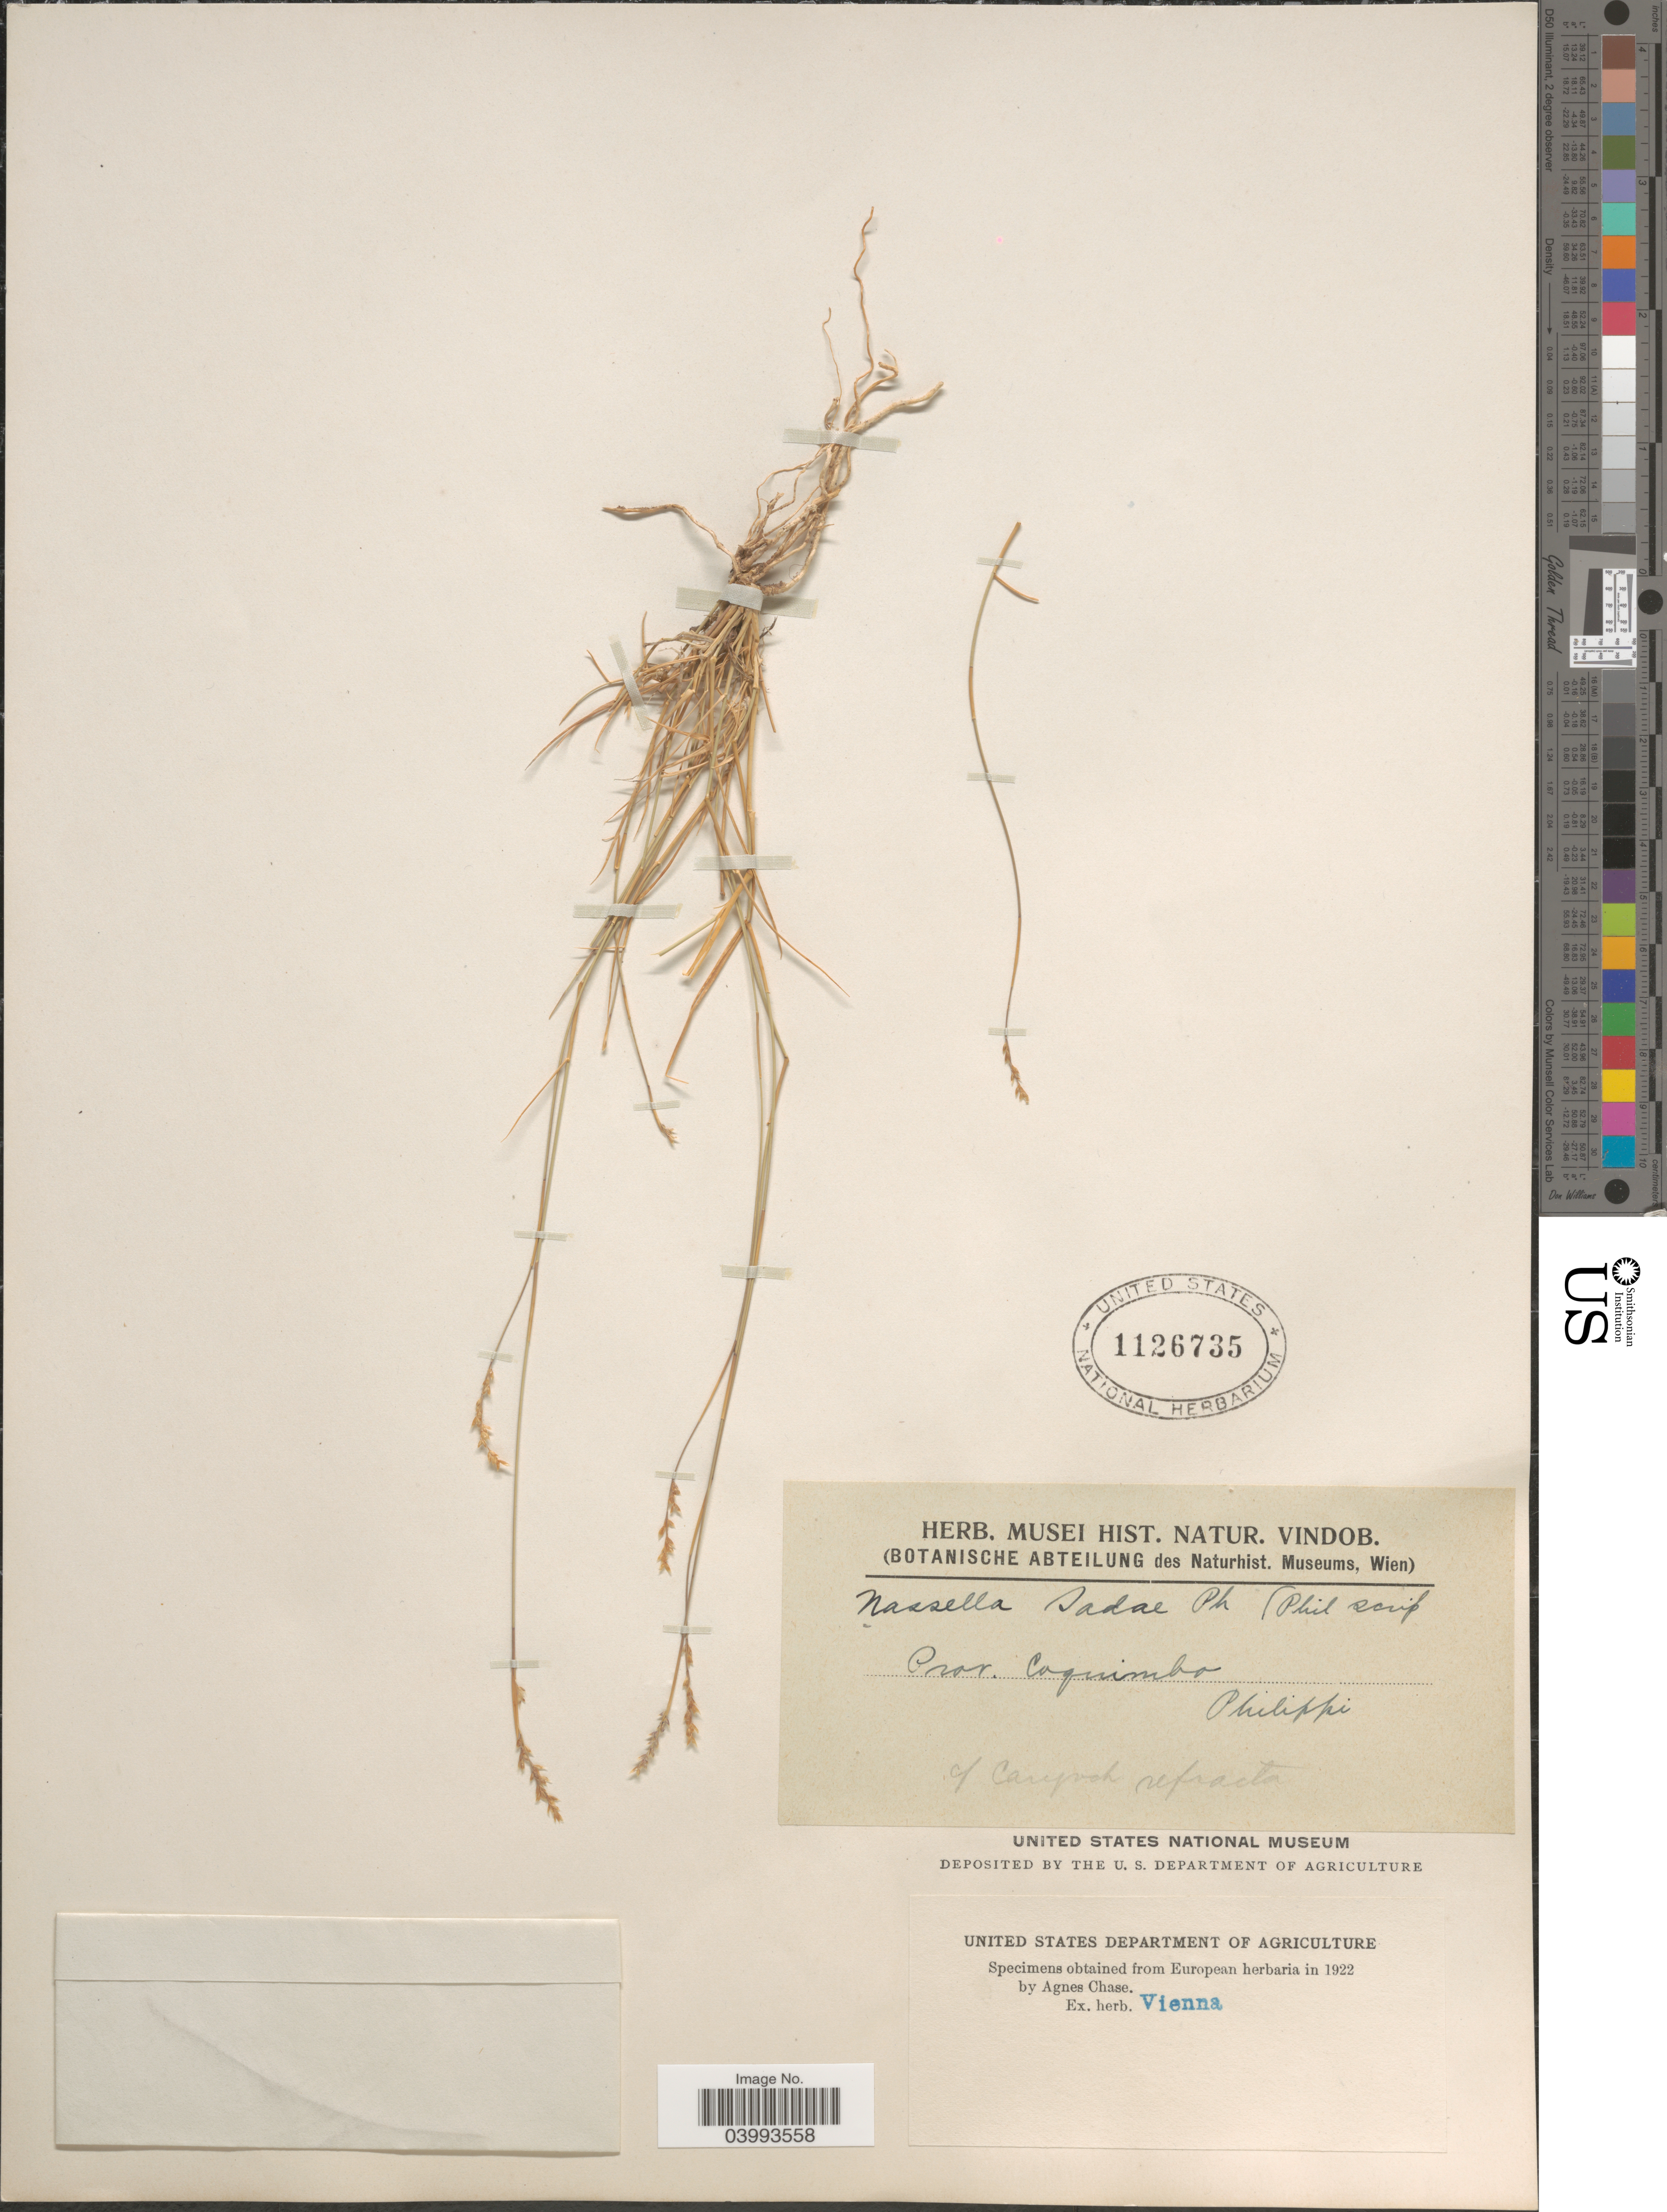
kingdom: Plantae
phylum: Tracheophyta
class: Liliopsida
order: Poales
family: Poaceae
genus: Nassella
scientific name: Nassella chilensis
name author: (Trin.) É. Desv.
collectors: -. Philippi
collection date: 1922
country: Chile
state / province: Coquimbo (IV)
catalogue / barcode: US 1126735